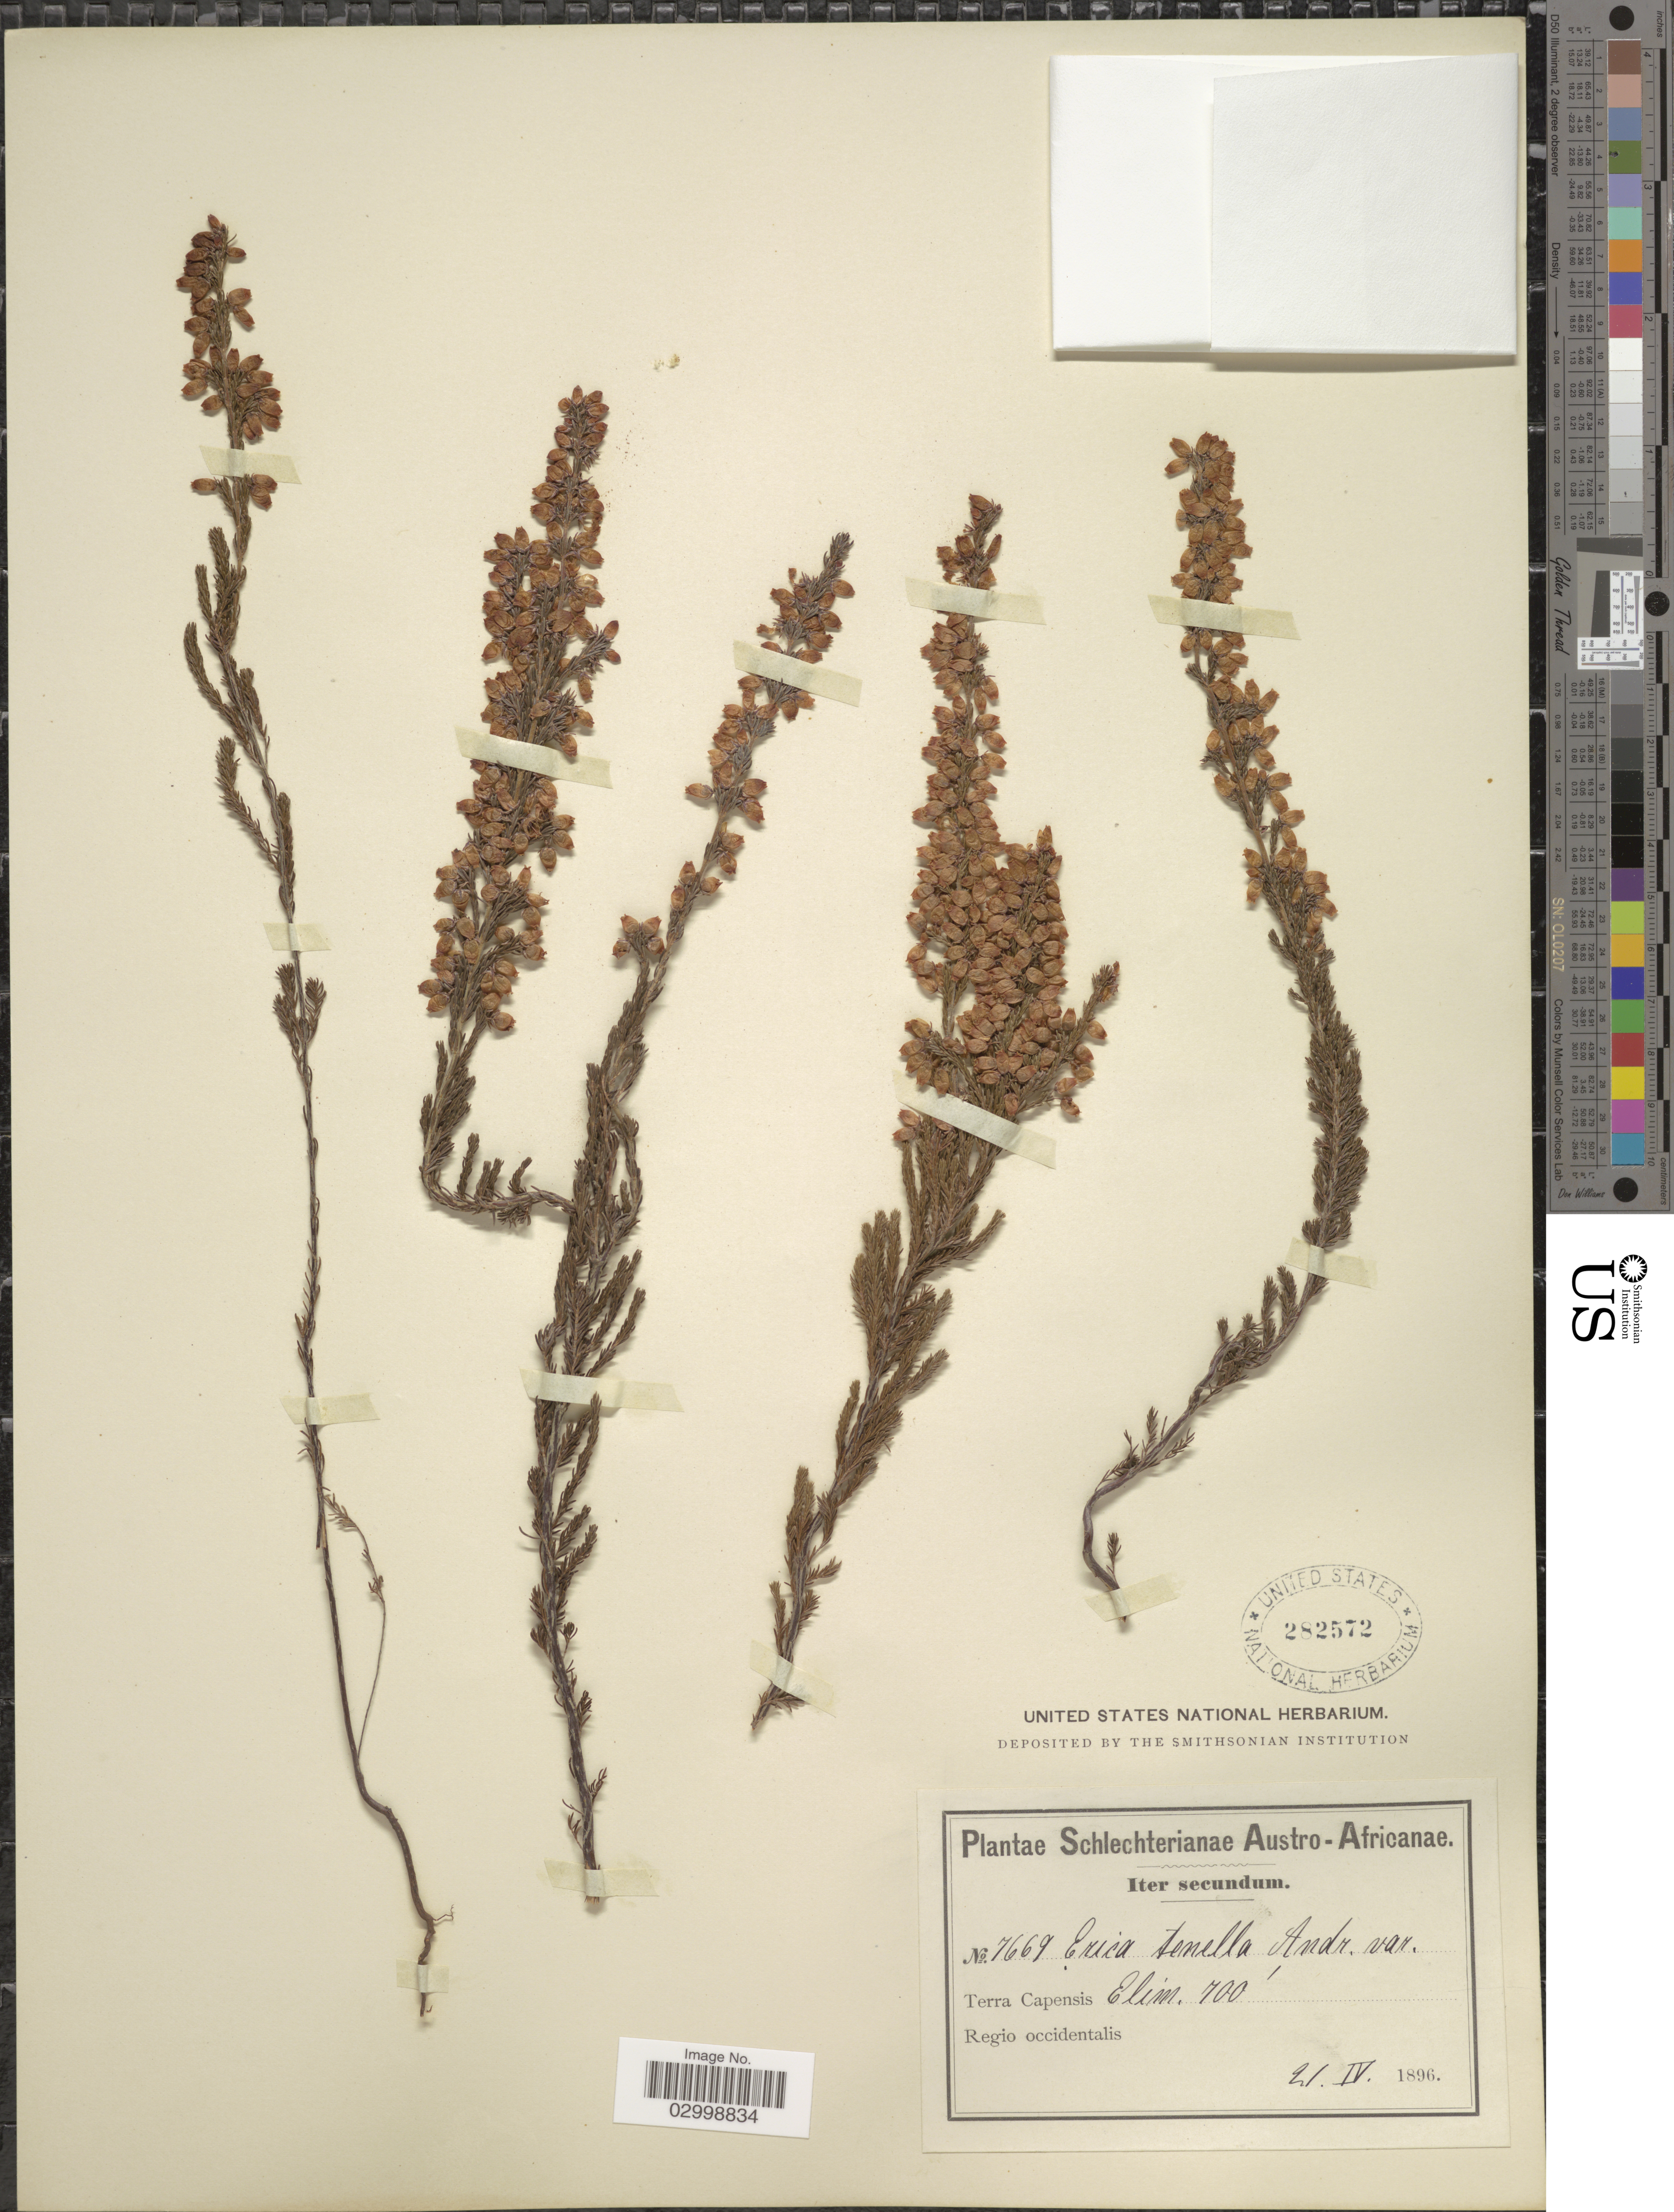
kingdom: Plantae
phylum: Tracheophyta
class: Magnoliopsida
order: Ericales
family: Ericaceae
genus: Erica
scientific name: Erica tenella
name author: Andrews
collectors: Schlechter, --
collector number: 7669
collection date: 1896-04-21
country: South Africa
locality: Austro-Africanae. Terra Capensis. Elim. Regio occidentalis.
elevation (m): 213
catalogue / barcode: US 282572